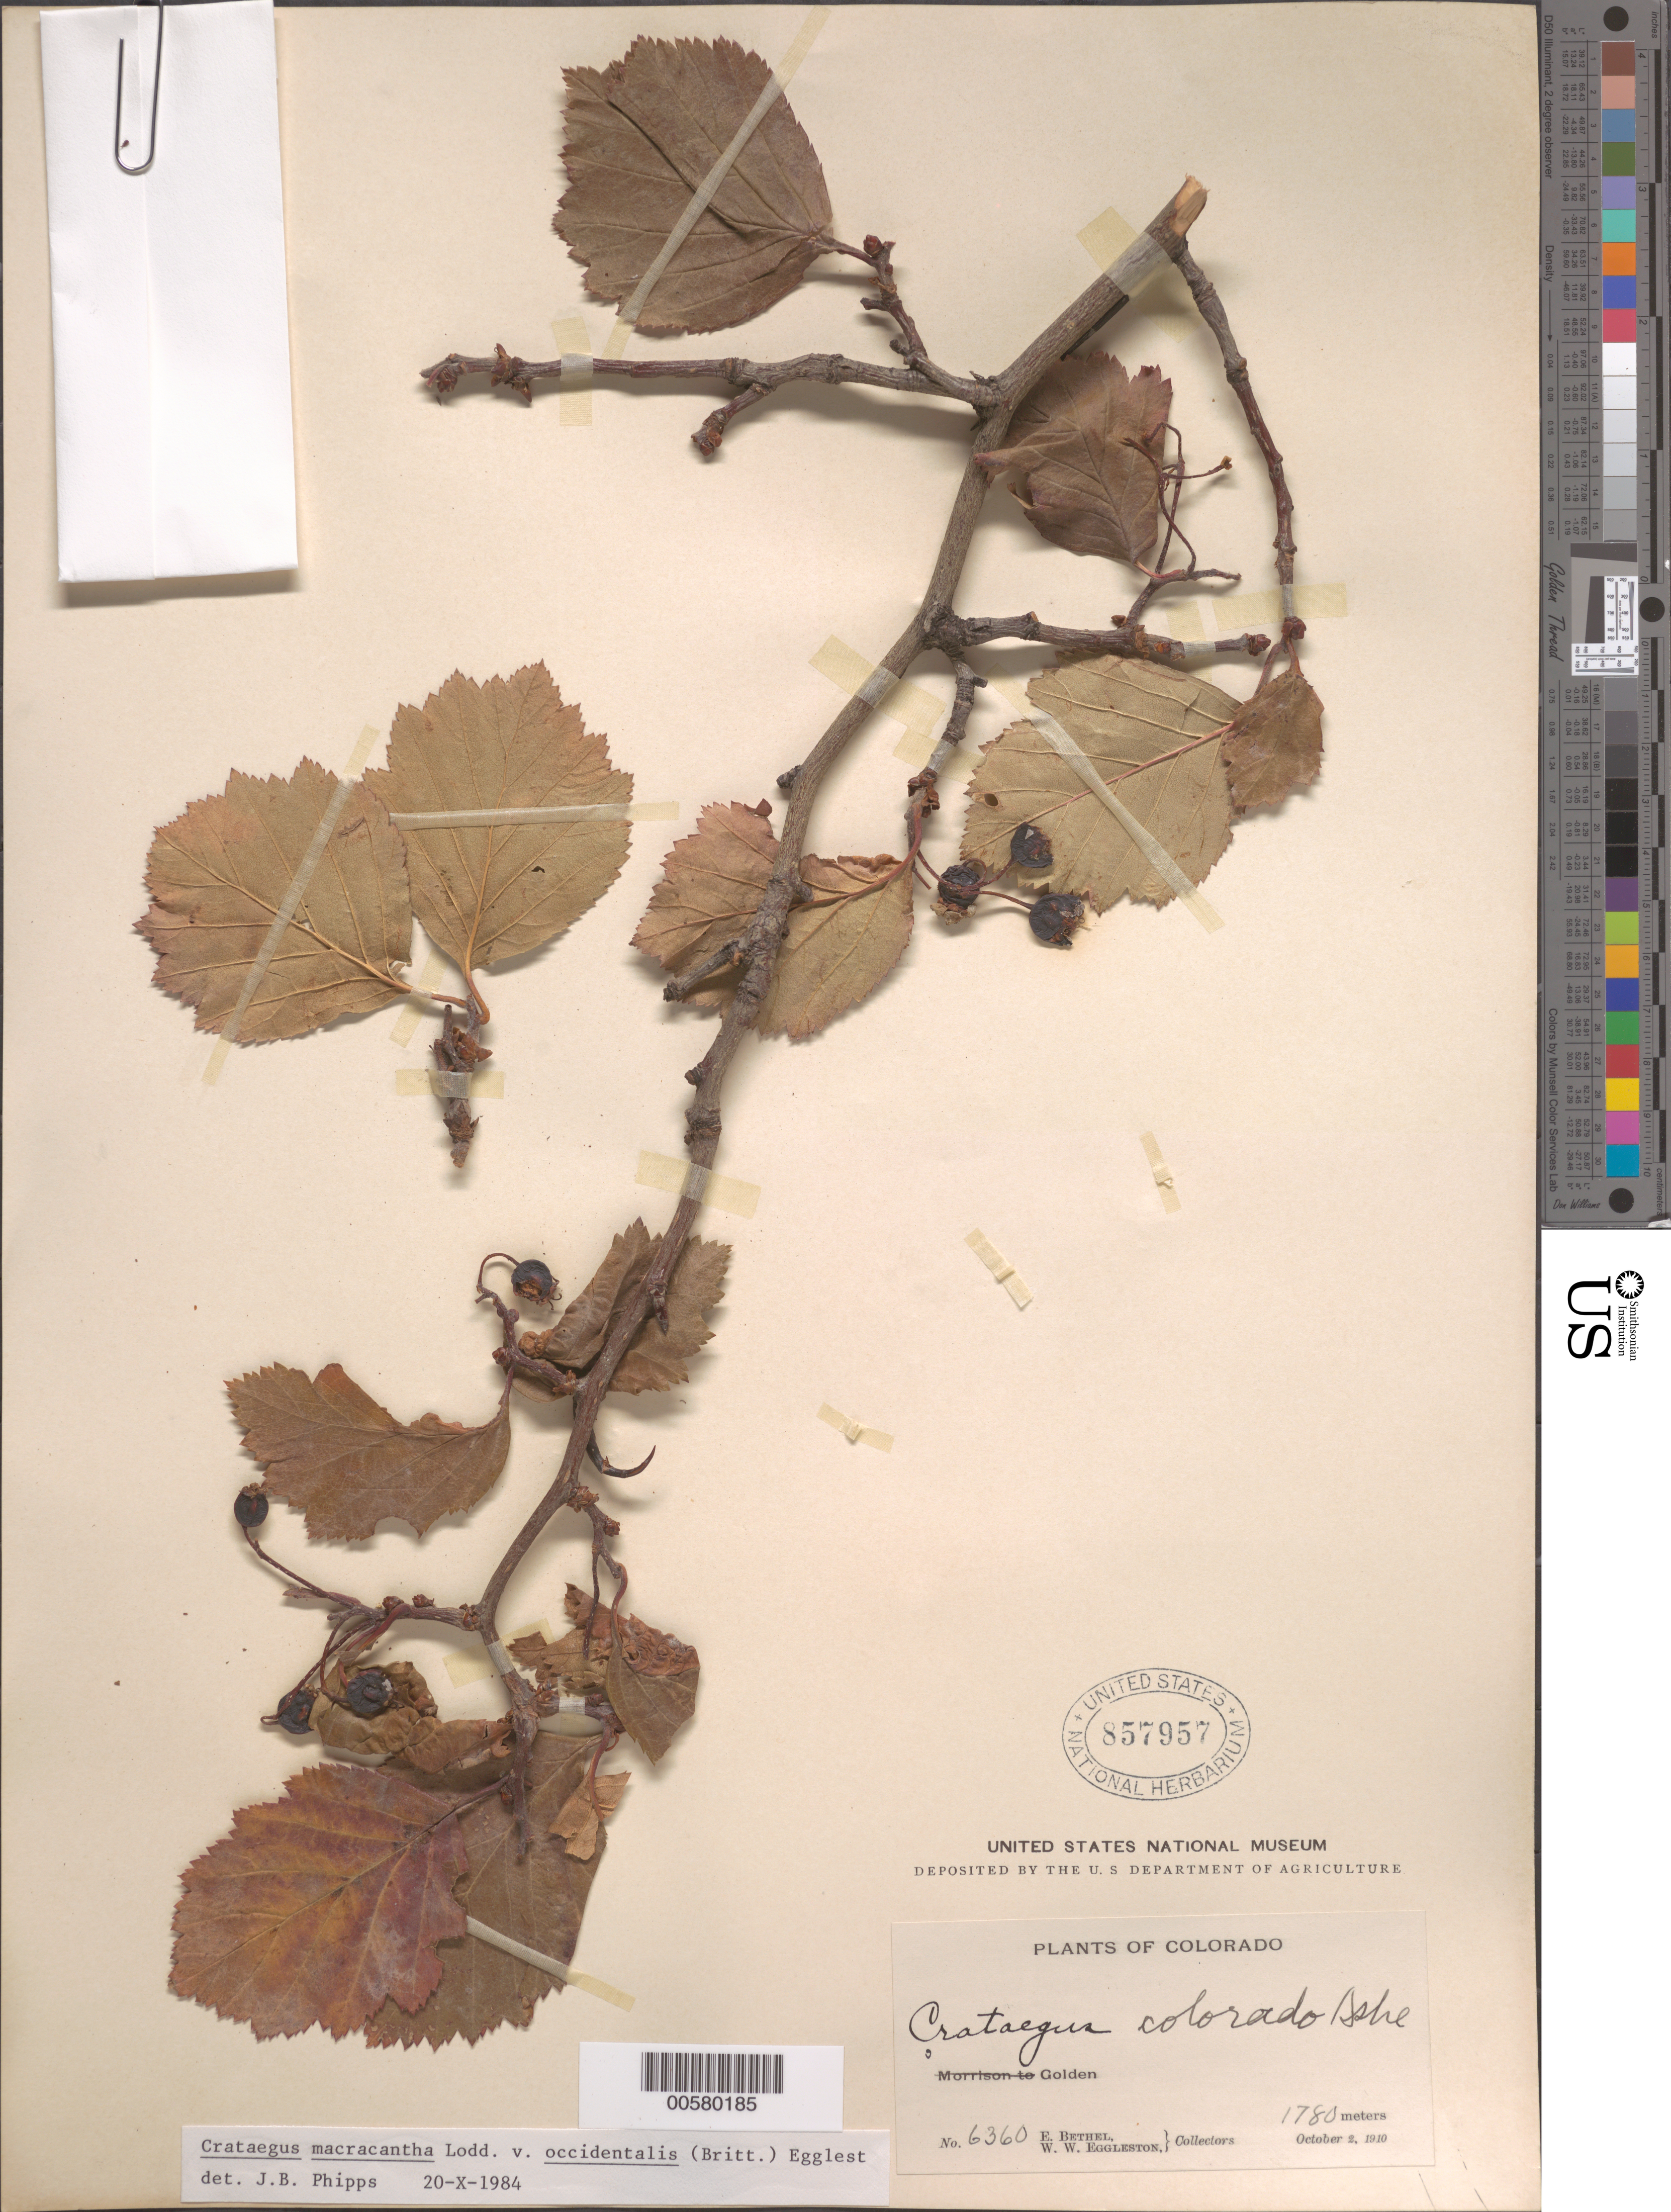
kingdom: Plantae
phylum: Tracheophyta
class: Magnoliopsida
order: Rosales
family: Rosaceae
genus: Crataegus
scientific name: Crataegus macracantha var. occidentalis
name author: (Britton) Eggl.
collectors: E. Bethel & W. W. Eggleston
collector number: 6360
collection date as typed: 02 Oct 1910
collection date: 1910-10-02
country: United States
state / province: Colorado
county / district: Jefferson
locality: Golden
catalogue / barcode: US 857957